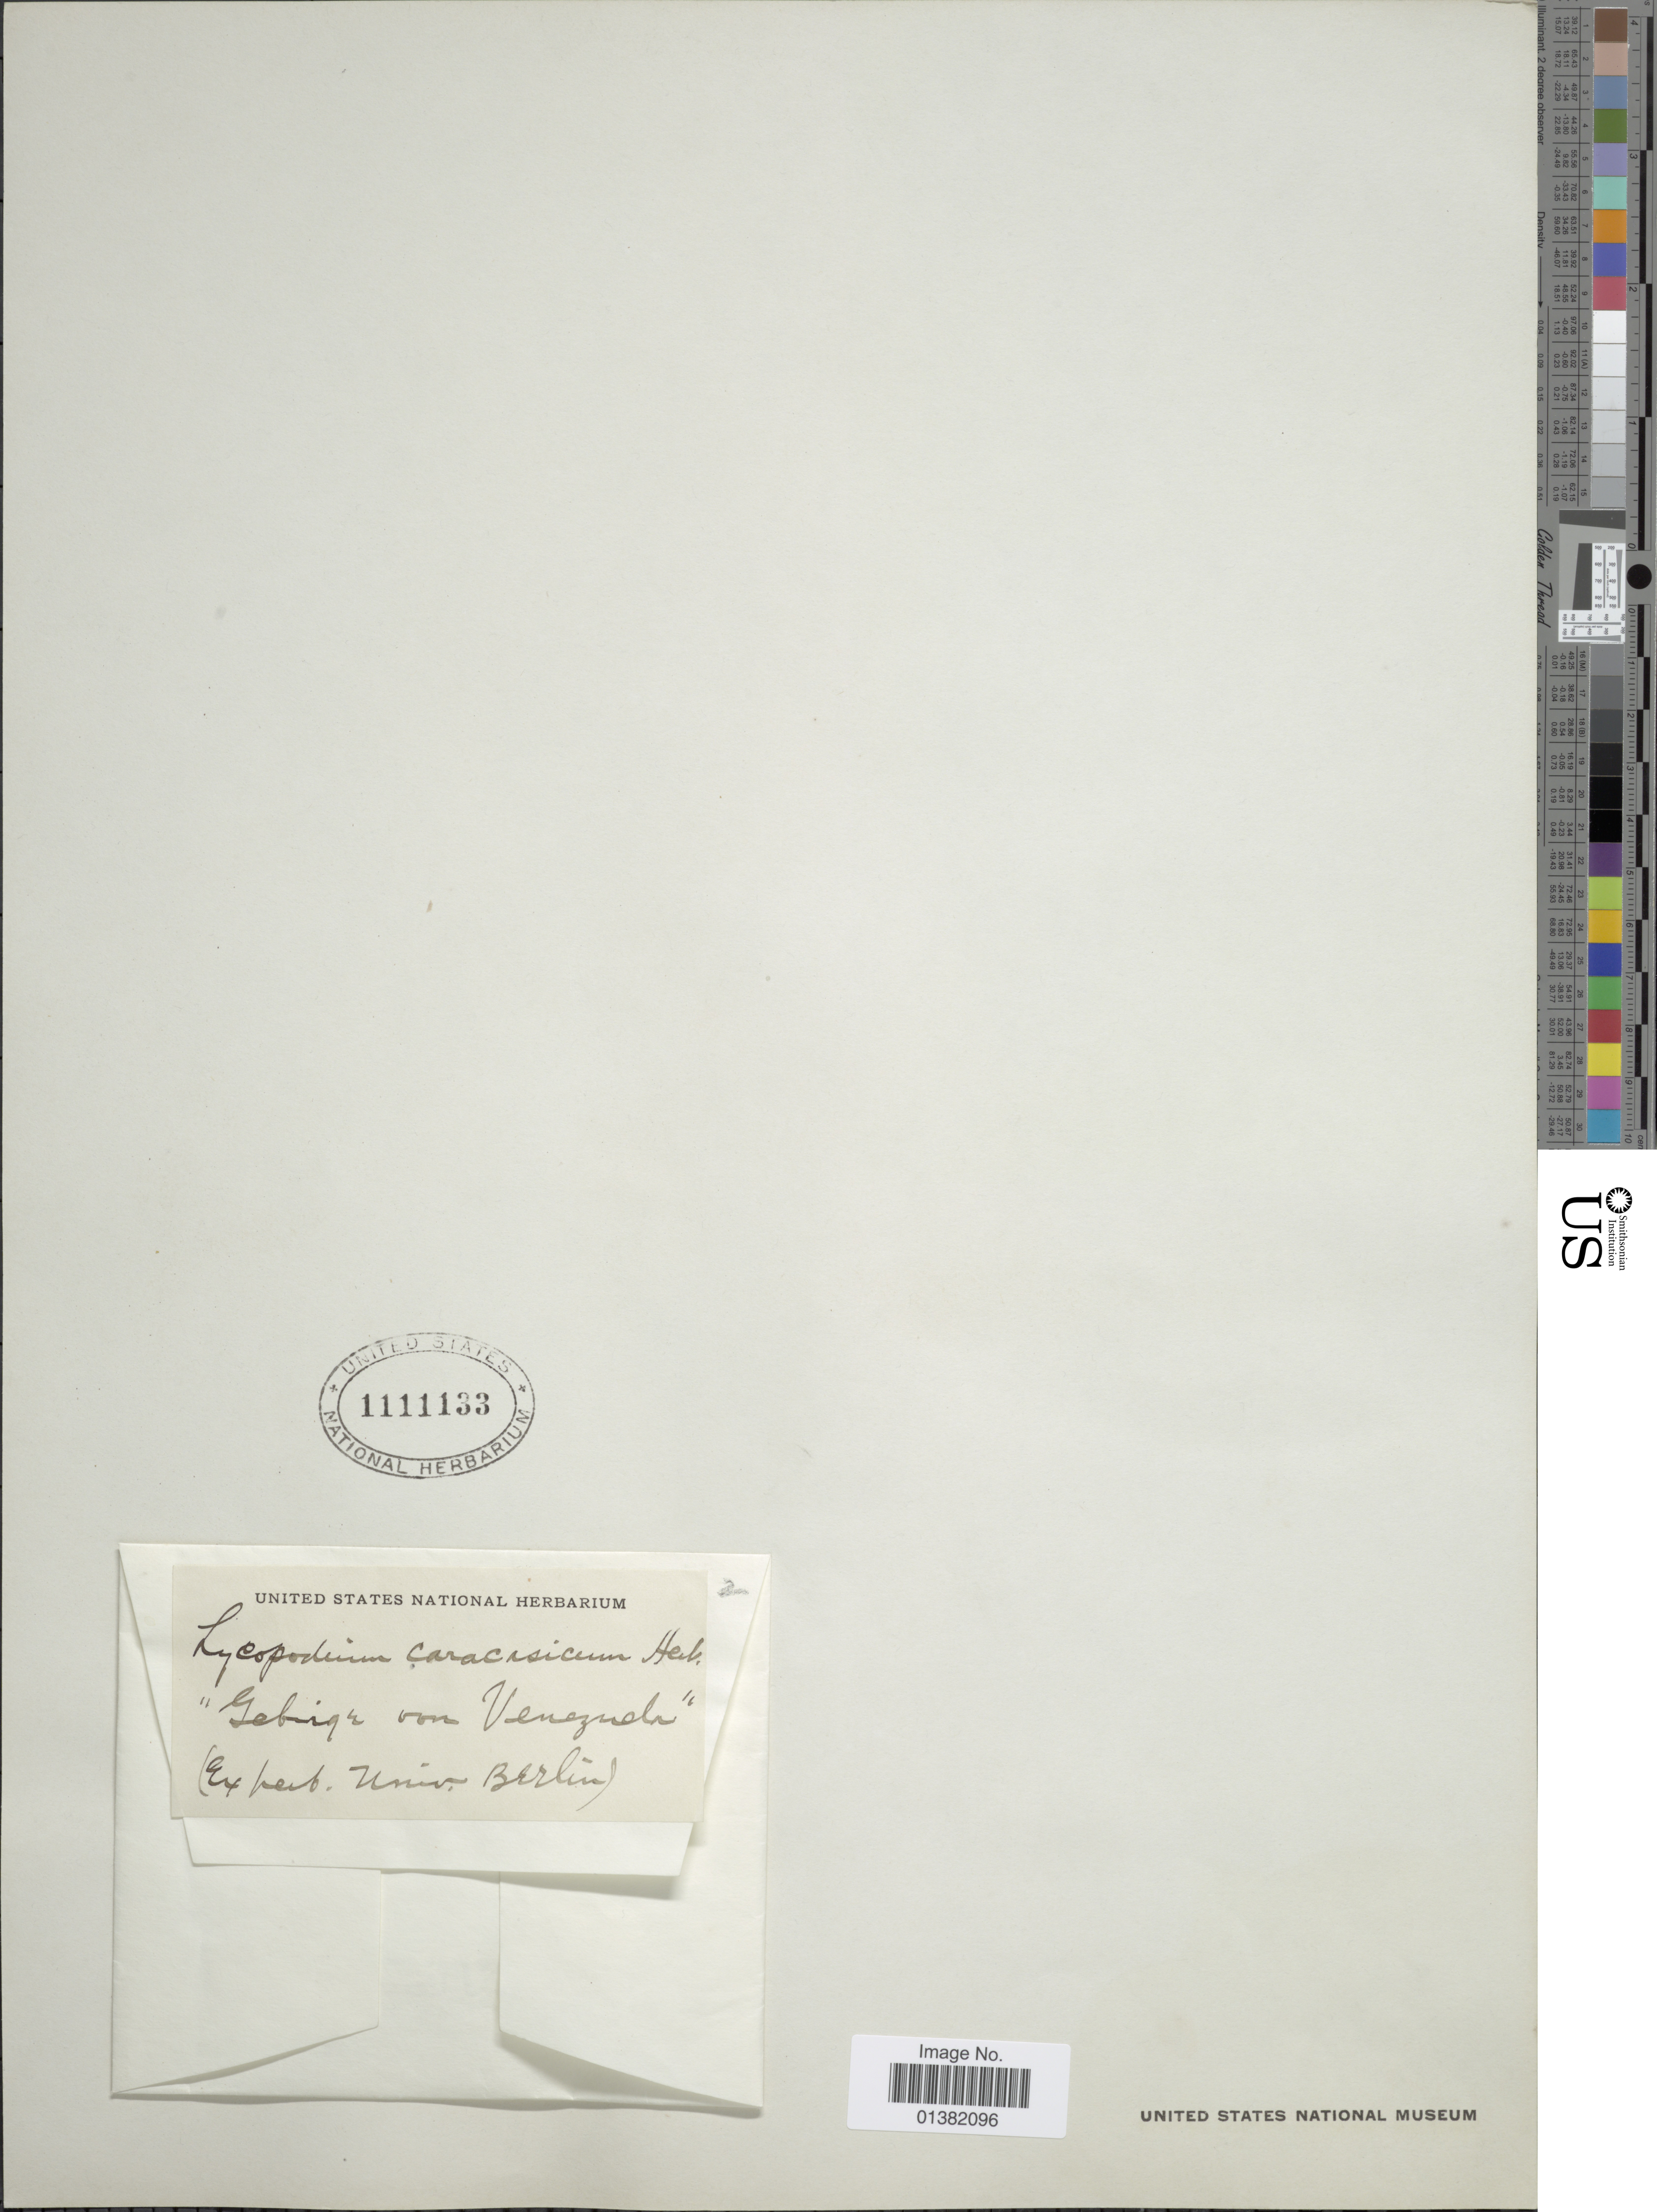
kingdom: Plantae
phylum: Tracheophyta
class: Lycopodiopsida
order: Lycopodiales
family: Lycopodiaceae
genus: Phlegmariurus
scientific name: Phlegmariurus hartwegianus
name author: (Spring) B. Øllg.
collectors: ex herb. Berlin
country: Venezuela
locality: Gebirge von Venezuela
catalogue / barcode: US 1111133